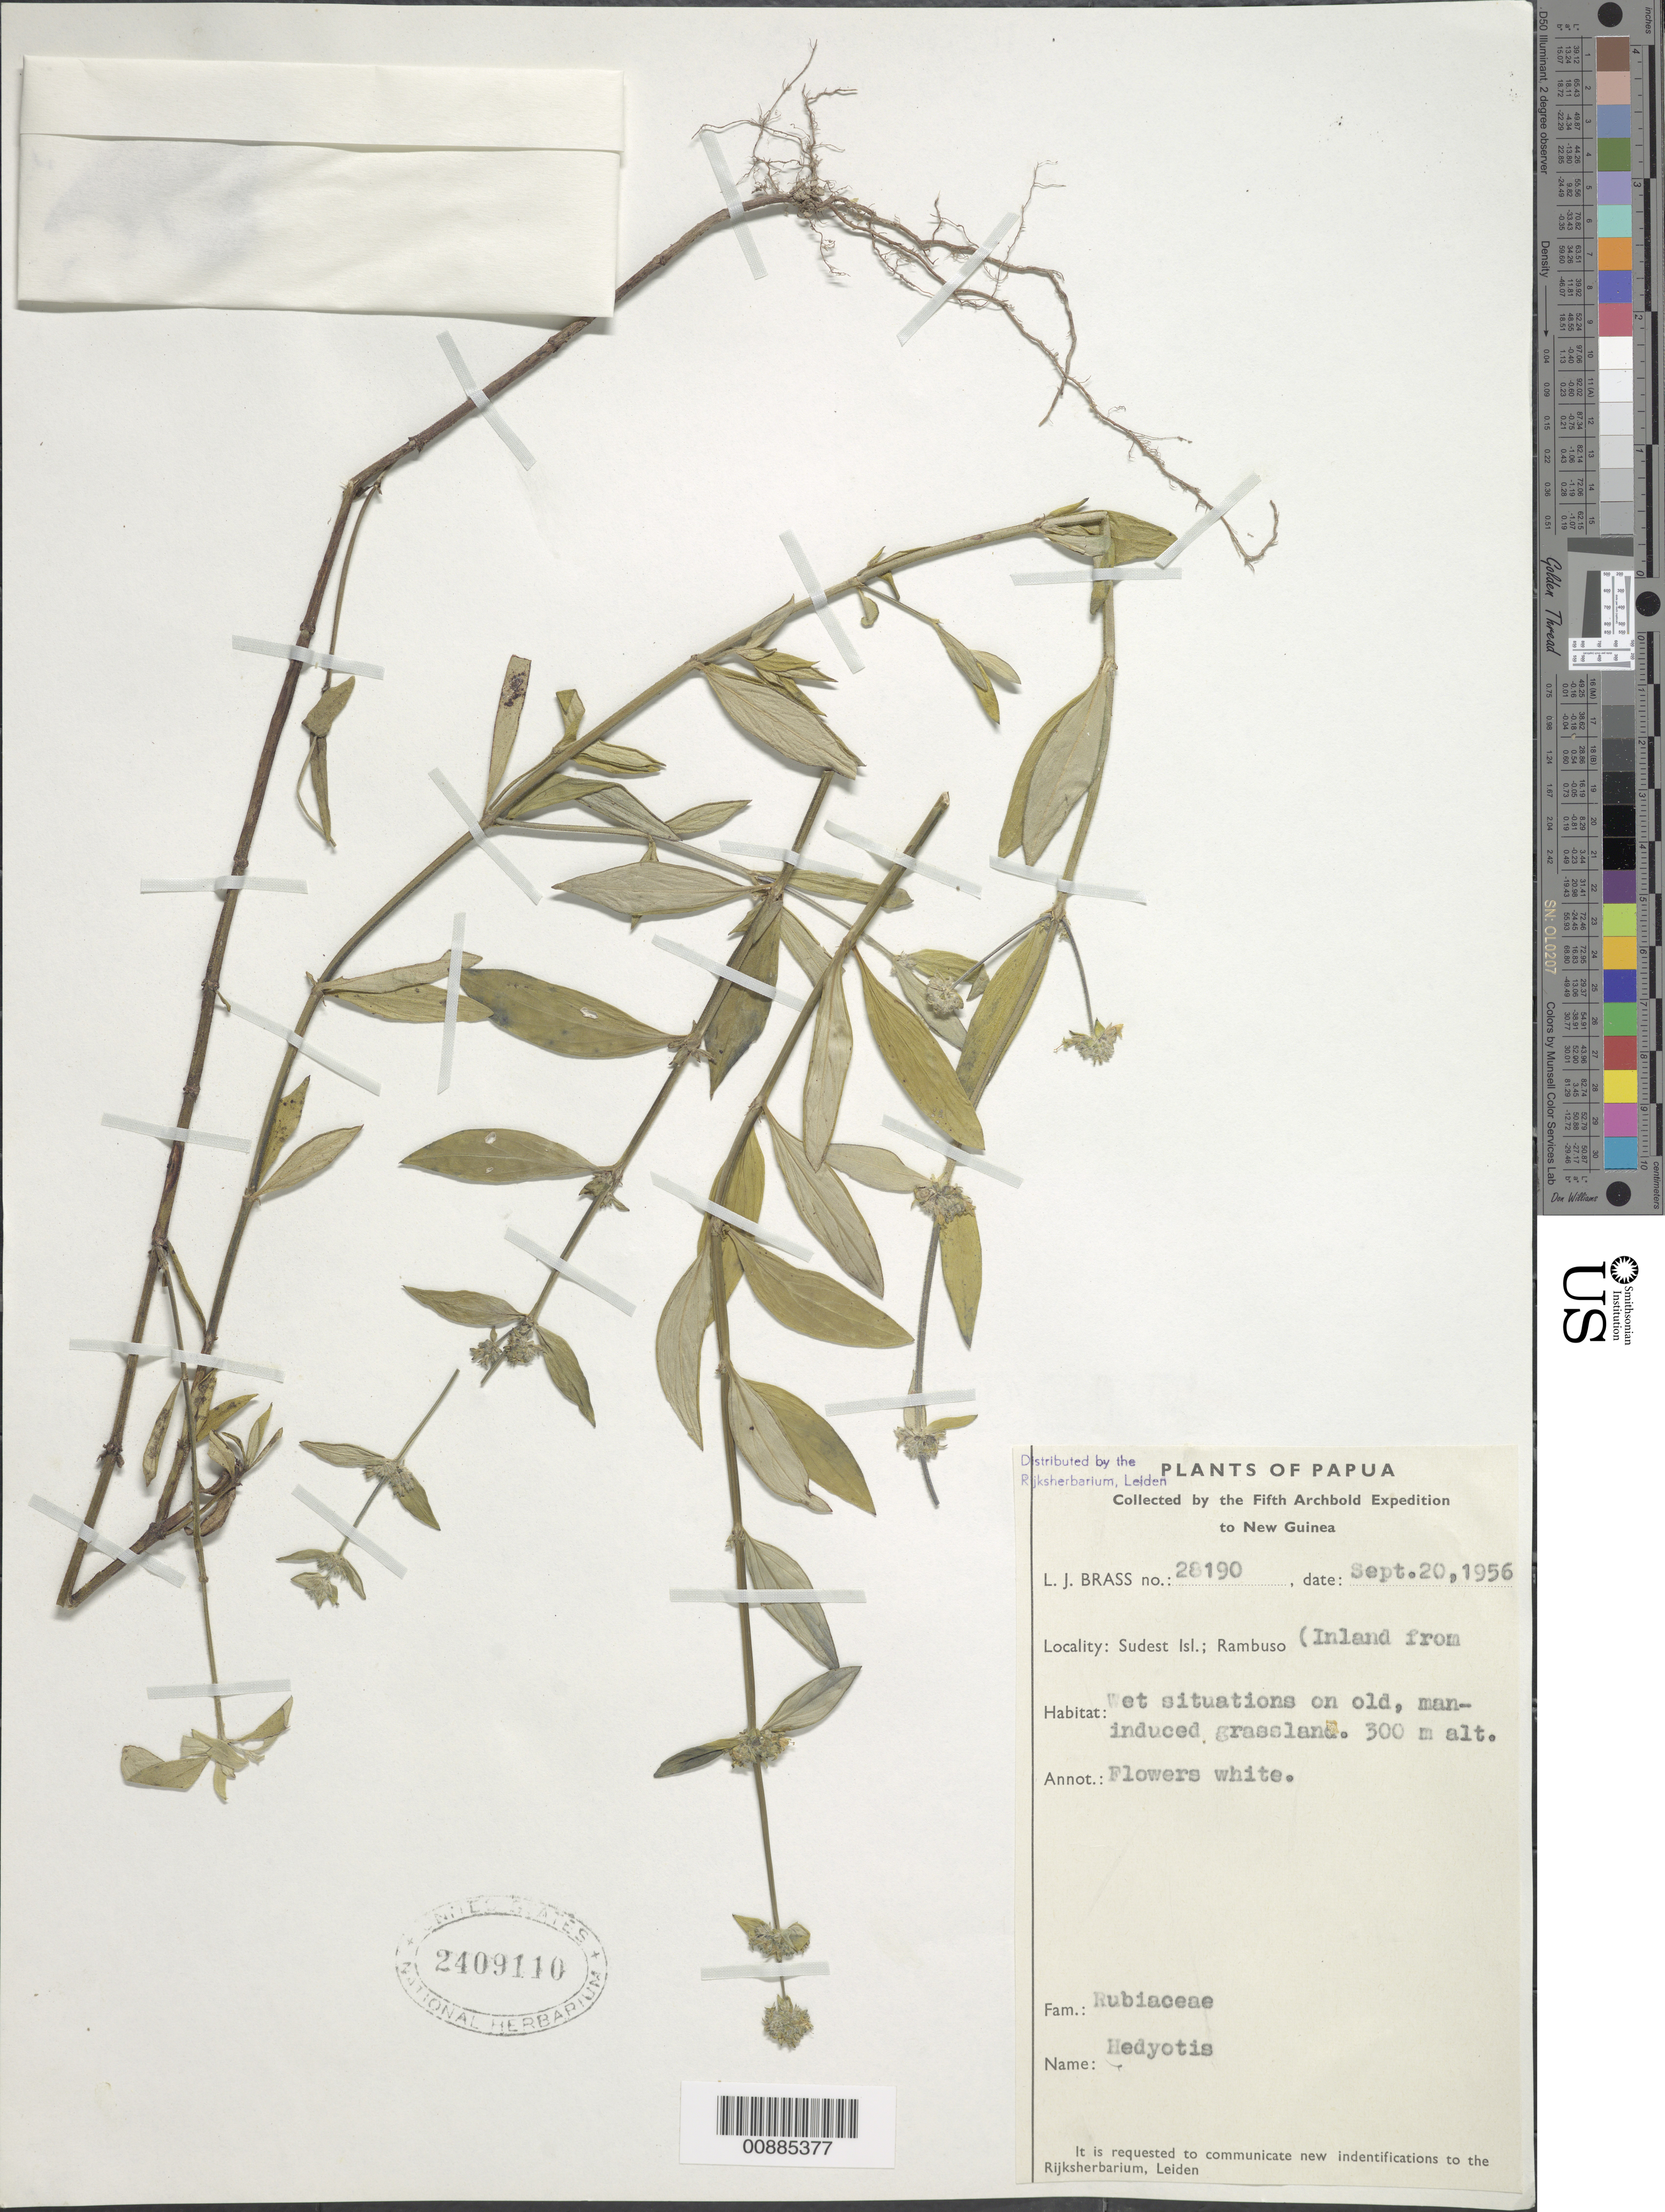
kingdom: Plantae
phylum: Tracheophyta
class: Magnoliopsida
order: Gentianales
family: Rubiaceae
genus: Hedyotis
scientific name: Hedyotis sp.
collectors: L. J. Brass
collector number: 28190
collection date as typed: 20 Sep 1956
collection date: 1956-09-20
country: Papua New Guinea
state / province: Milne Bay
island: Sudest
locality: Rambuso (inland from)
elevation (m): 300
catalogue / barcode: US 2409110